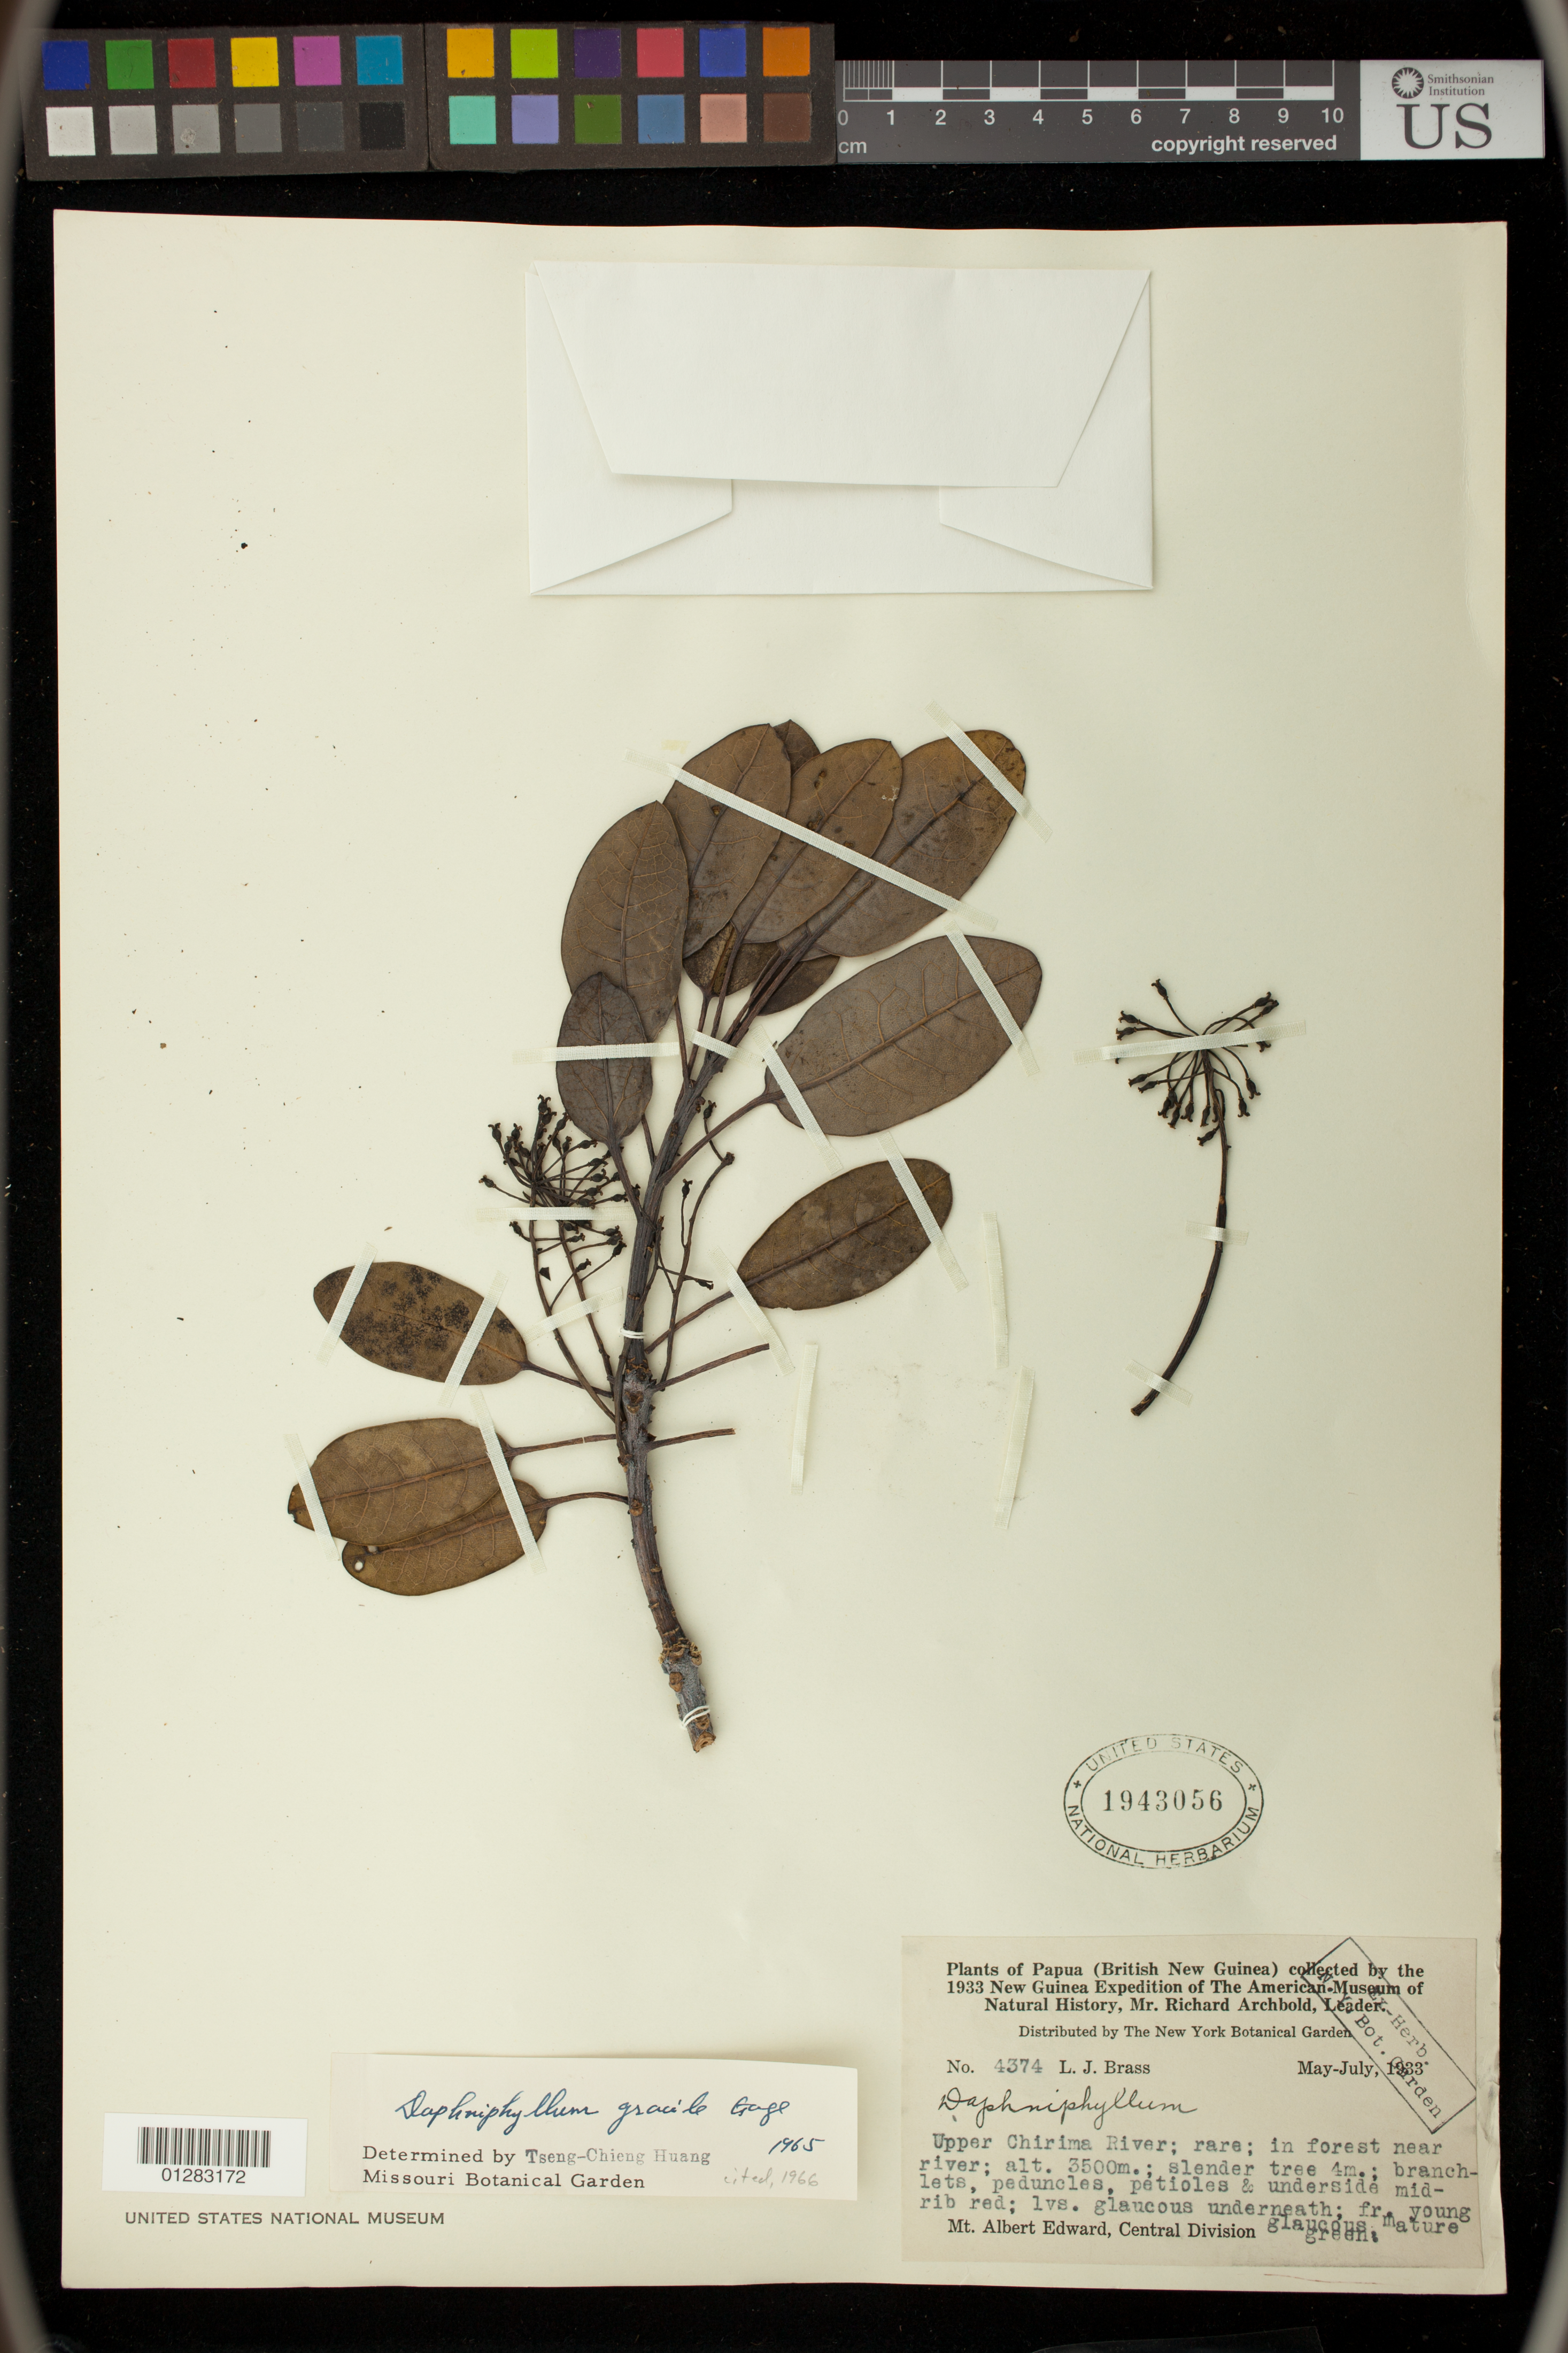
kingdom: Plantae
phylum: Tracheophyta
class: Magnoliopsida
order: Saxifragales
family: Daphniphyllaceae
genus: Daphniphyllum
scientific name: Daphniphyllum gracile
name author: Gage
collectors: L. J. Brass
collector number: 4374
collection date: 1933-05/1933-07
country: Papua New Guinea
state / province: Central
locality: Upper Chirima River, Mt. Albert Edward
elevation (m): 1067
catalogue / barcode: US 1943056